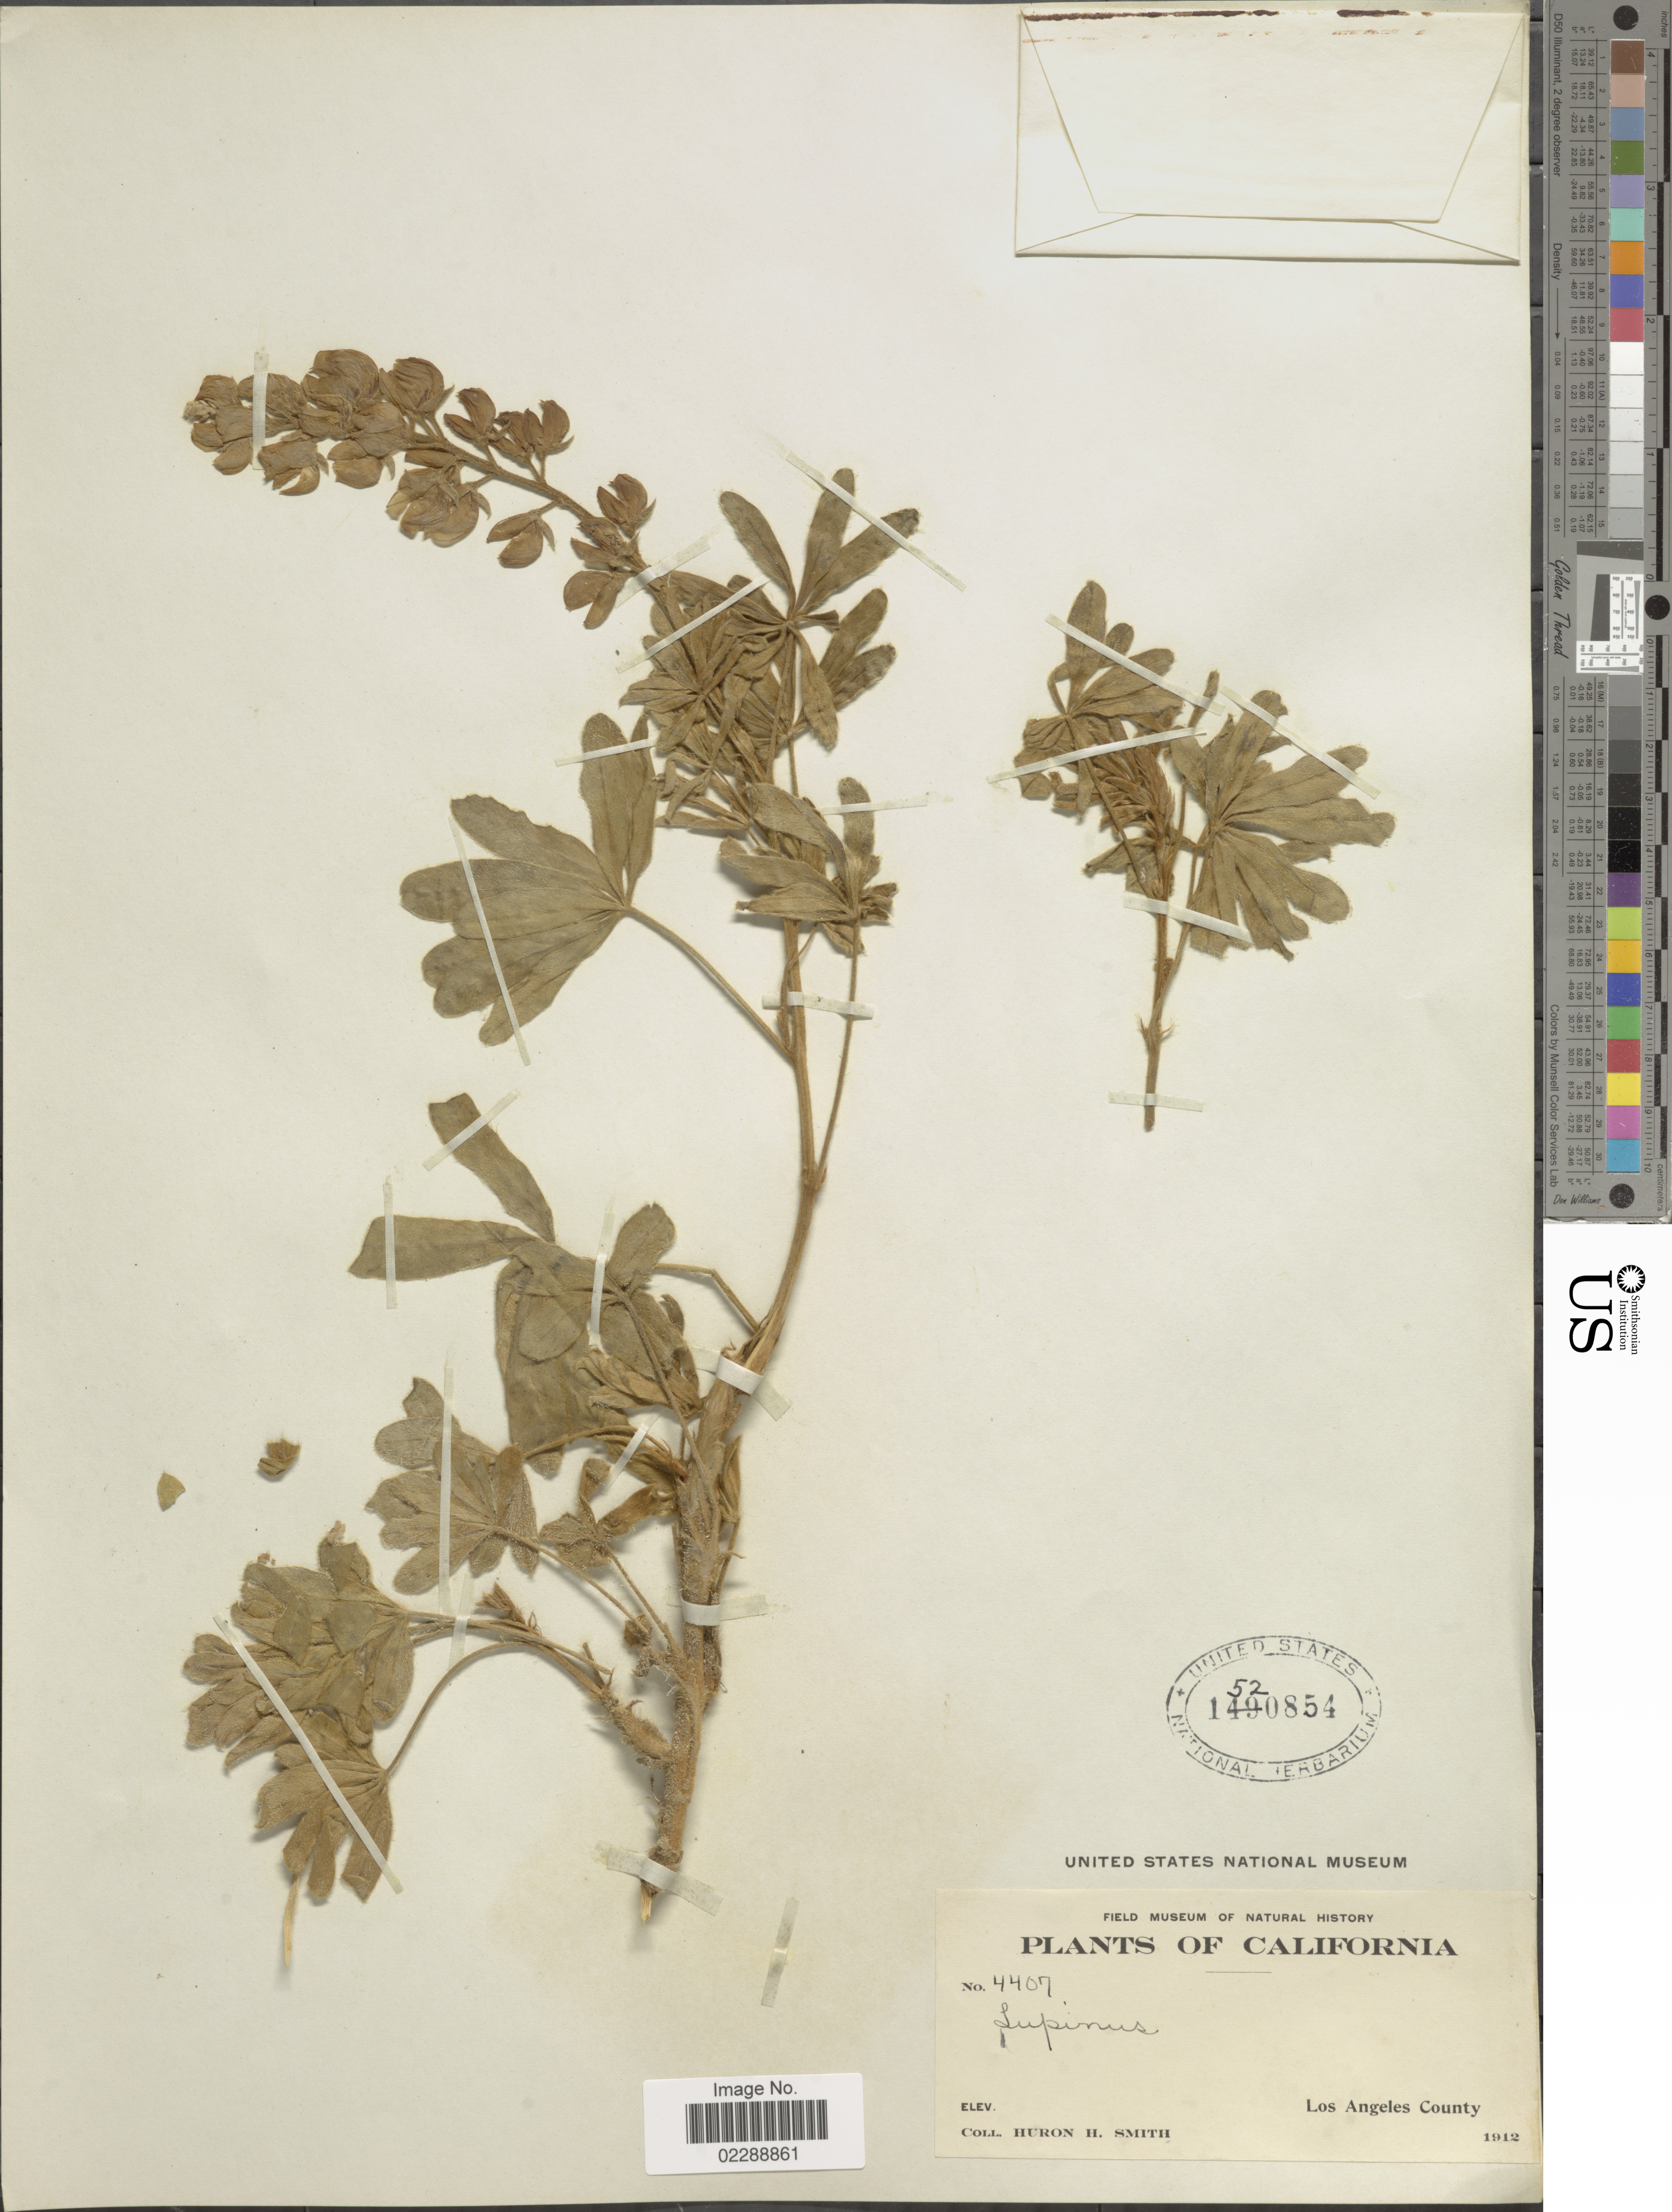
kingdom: Plantae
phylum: Tracheophyta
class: Magnoliopsida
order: Fabales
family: Fabaceae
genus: Lupinus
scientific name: Lupinus sp.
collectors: Huron H. Smith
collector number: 4407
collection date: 1912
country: United States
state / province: California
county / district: Los Angeles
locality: Los Angeles County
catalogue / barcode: US 1520854